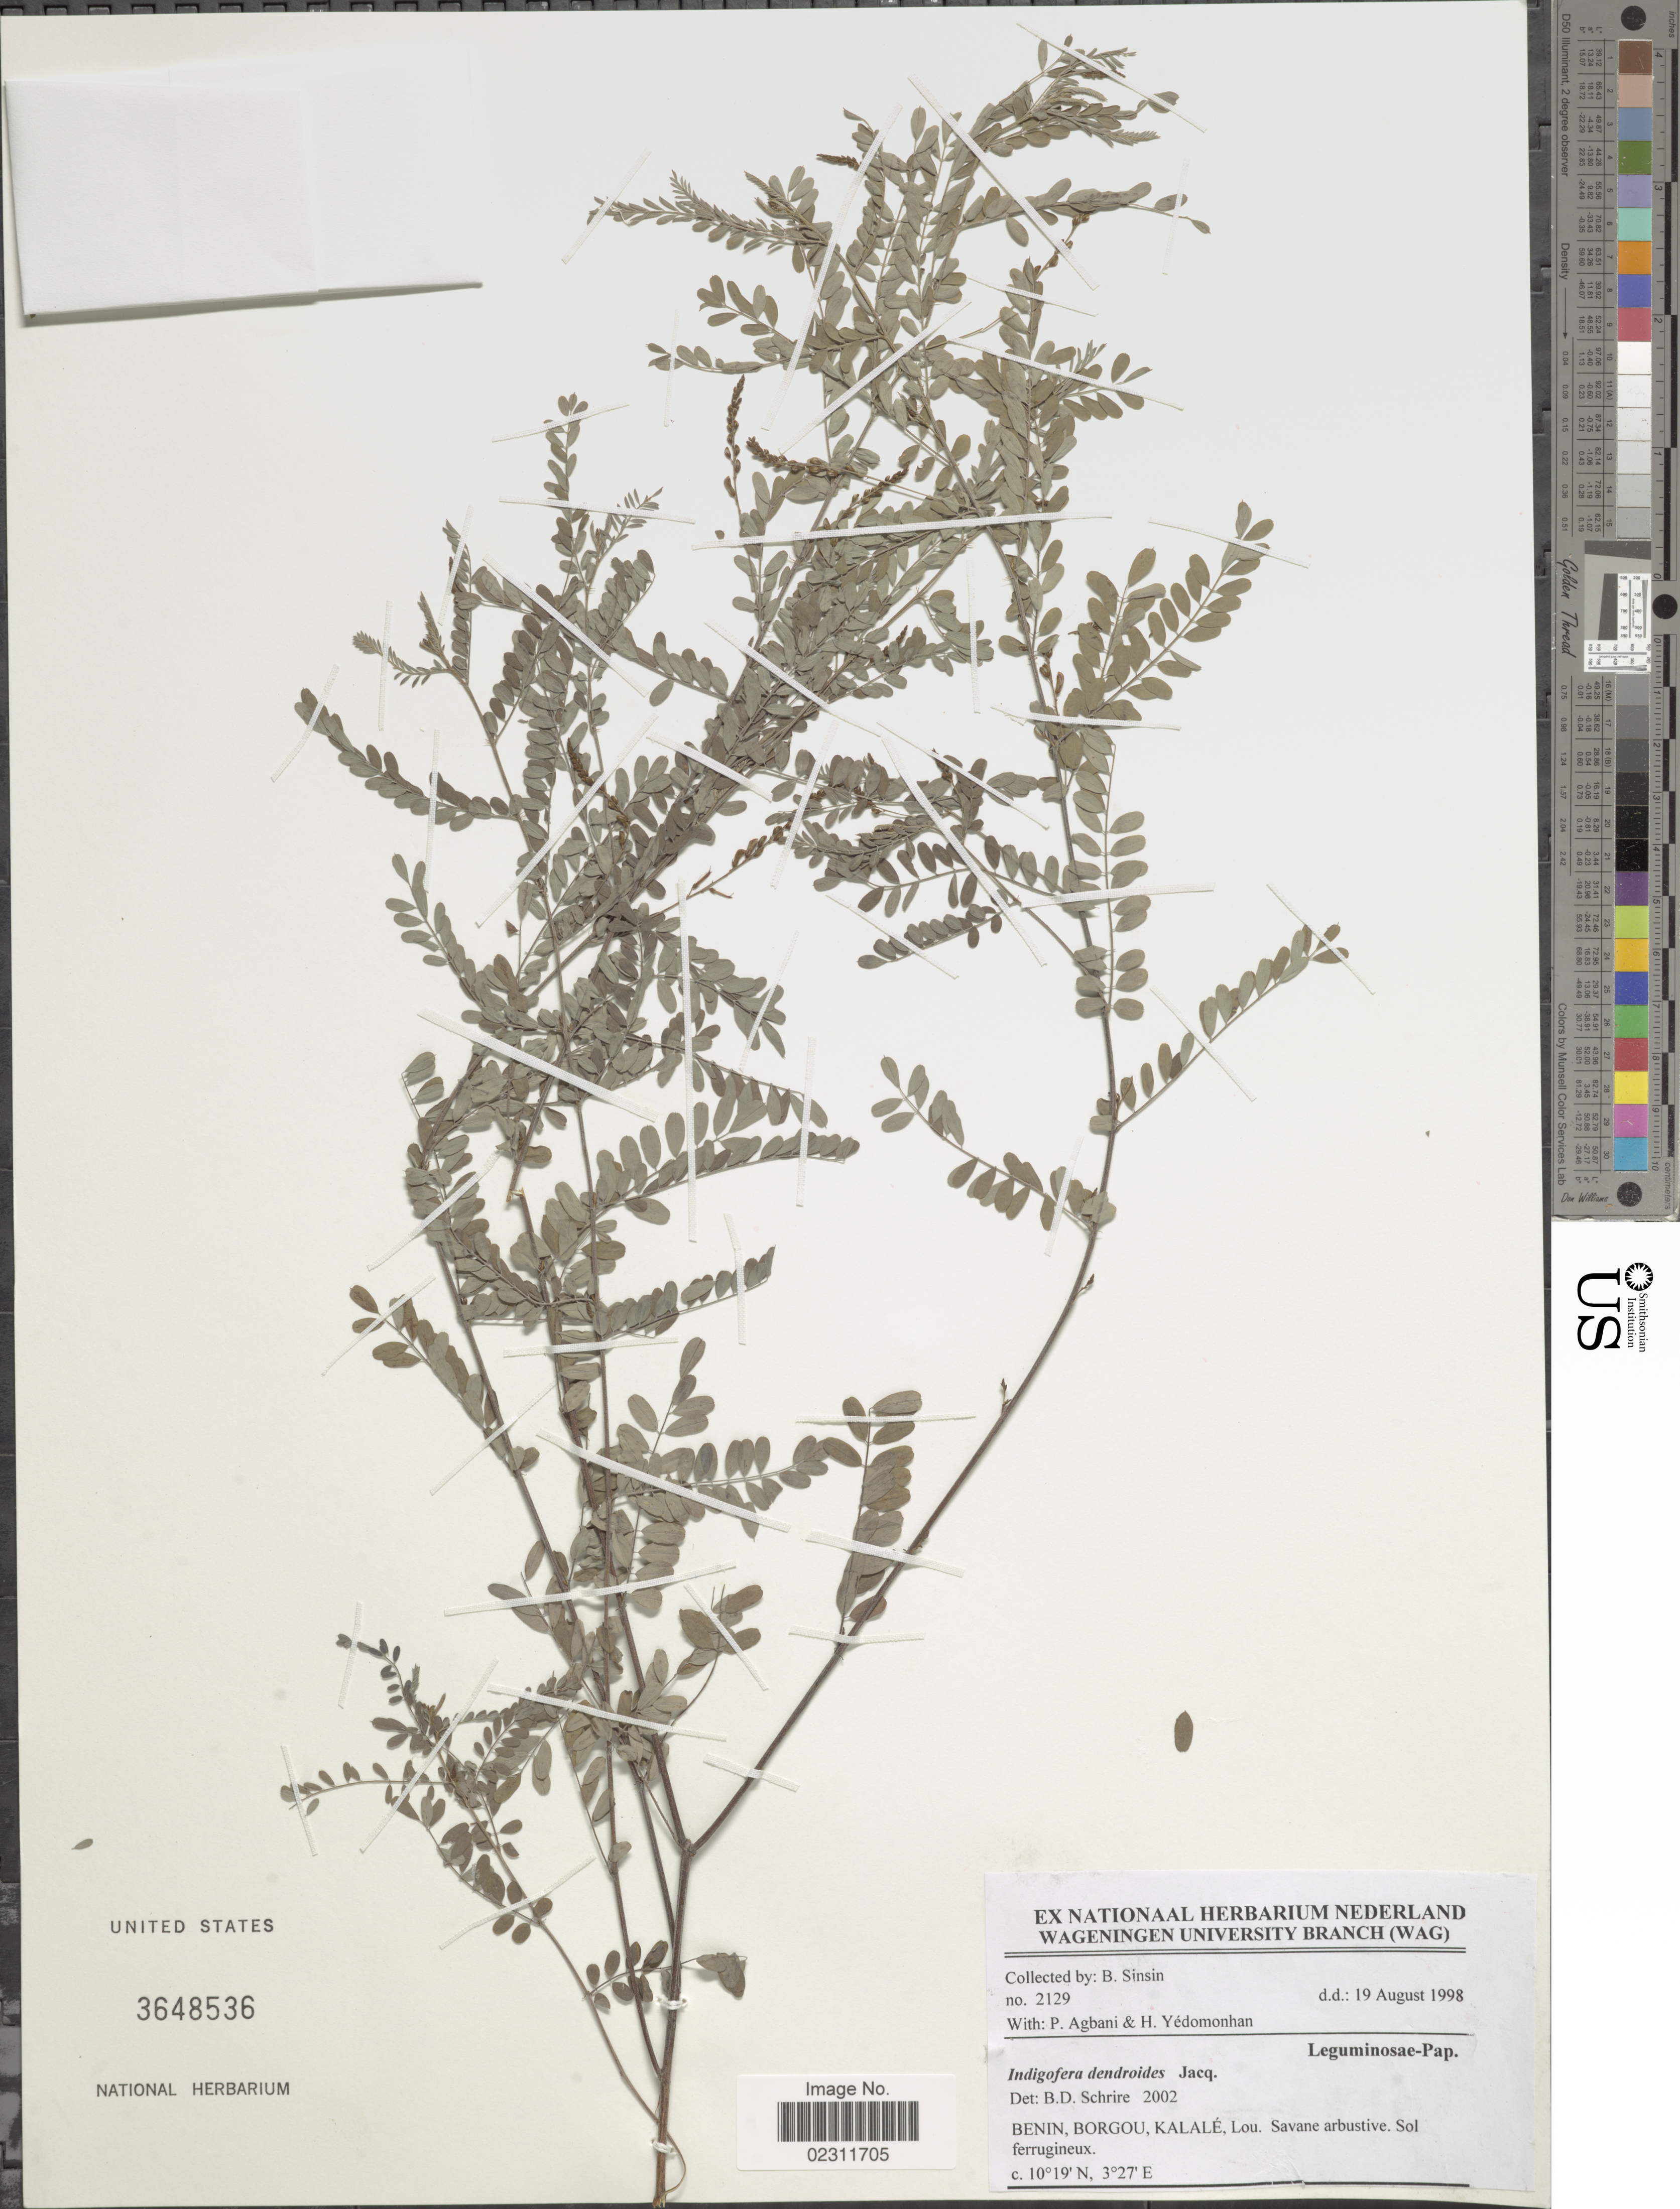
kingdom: Plantae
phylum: Tracheophyta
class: Magnoliopsida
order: Fabales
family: Fabaceae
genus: Indigofera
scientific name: Indigofera dendroides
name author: Jacq.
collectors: B. Sinsin, P. Agbani & H. Yedomonhan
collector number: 2129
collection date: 1998-08-19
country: Benin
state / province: Borgou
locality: Kalale, Lou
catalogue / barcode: US 3648536